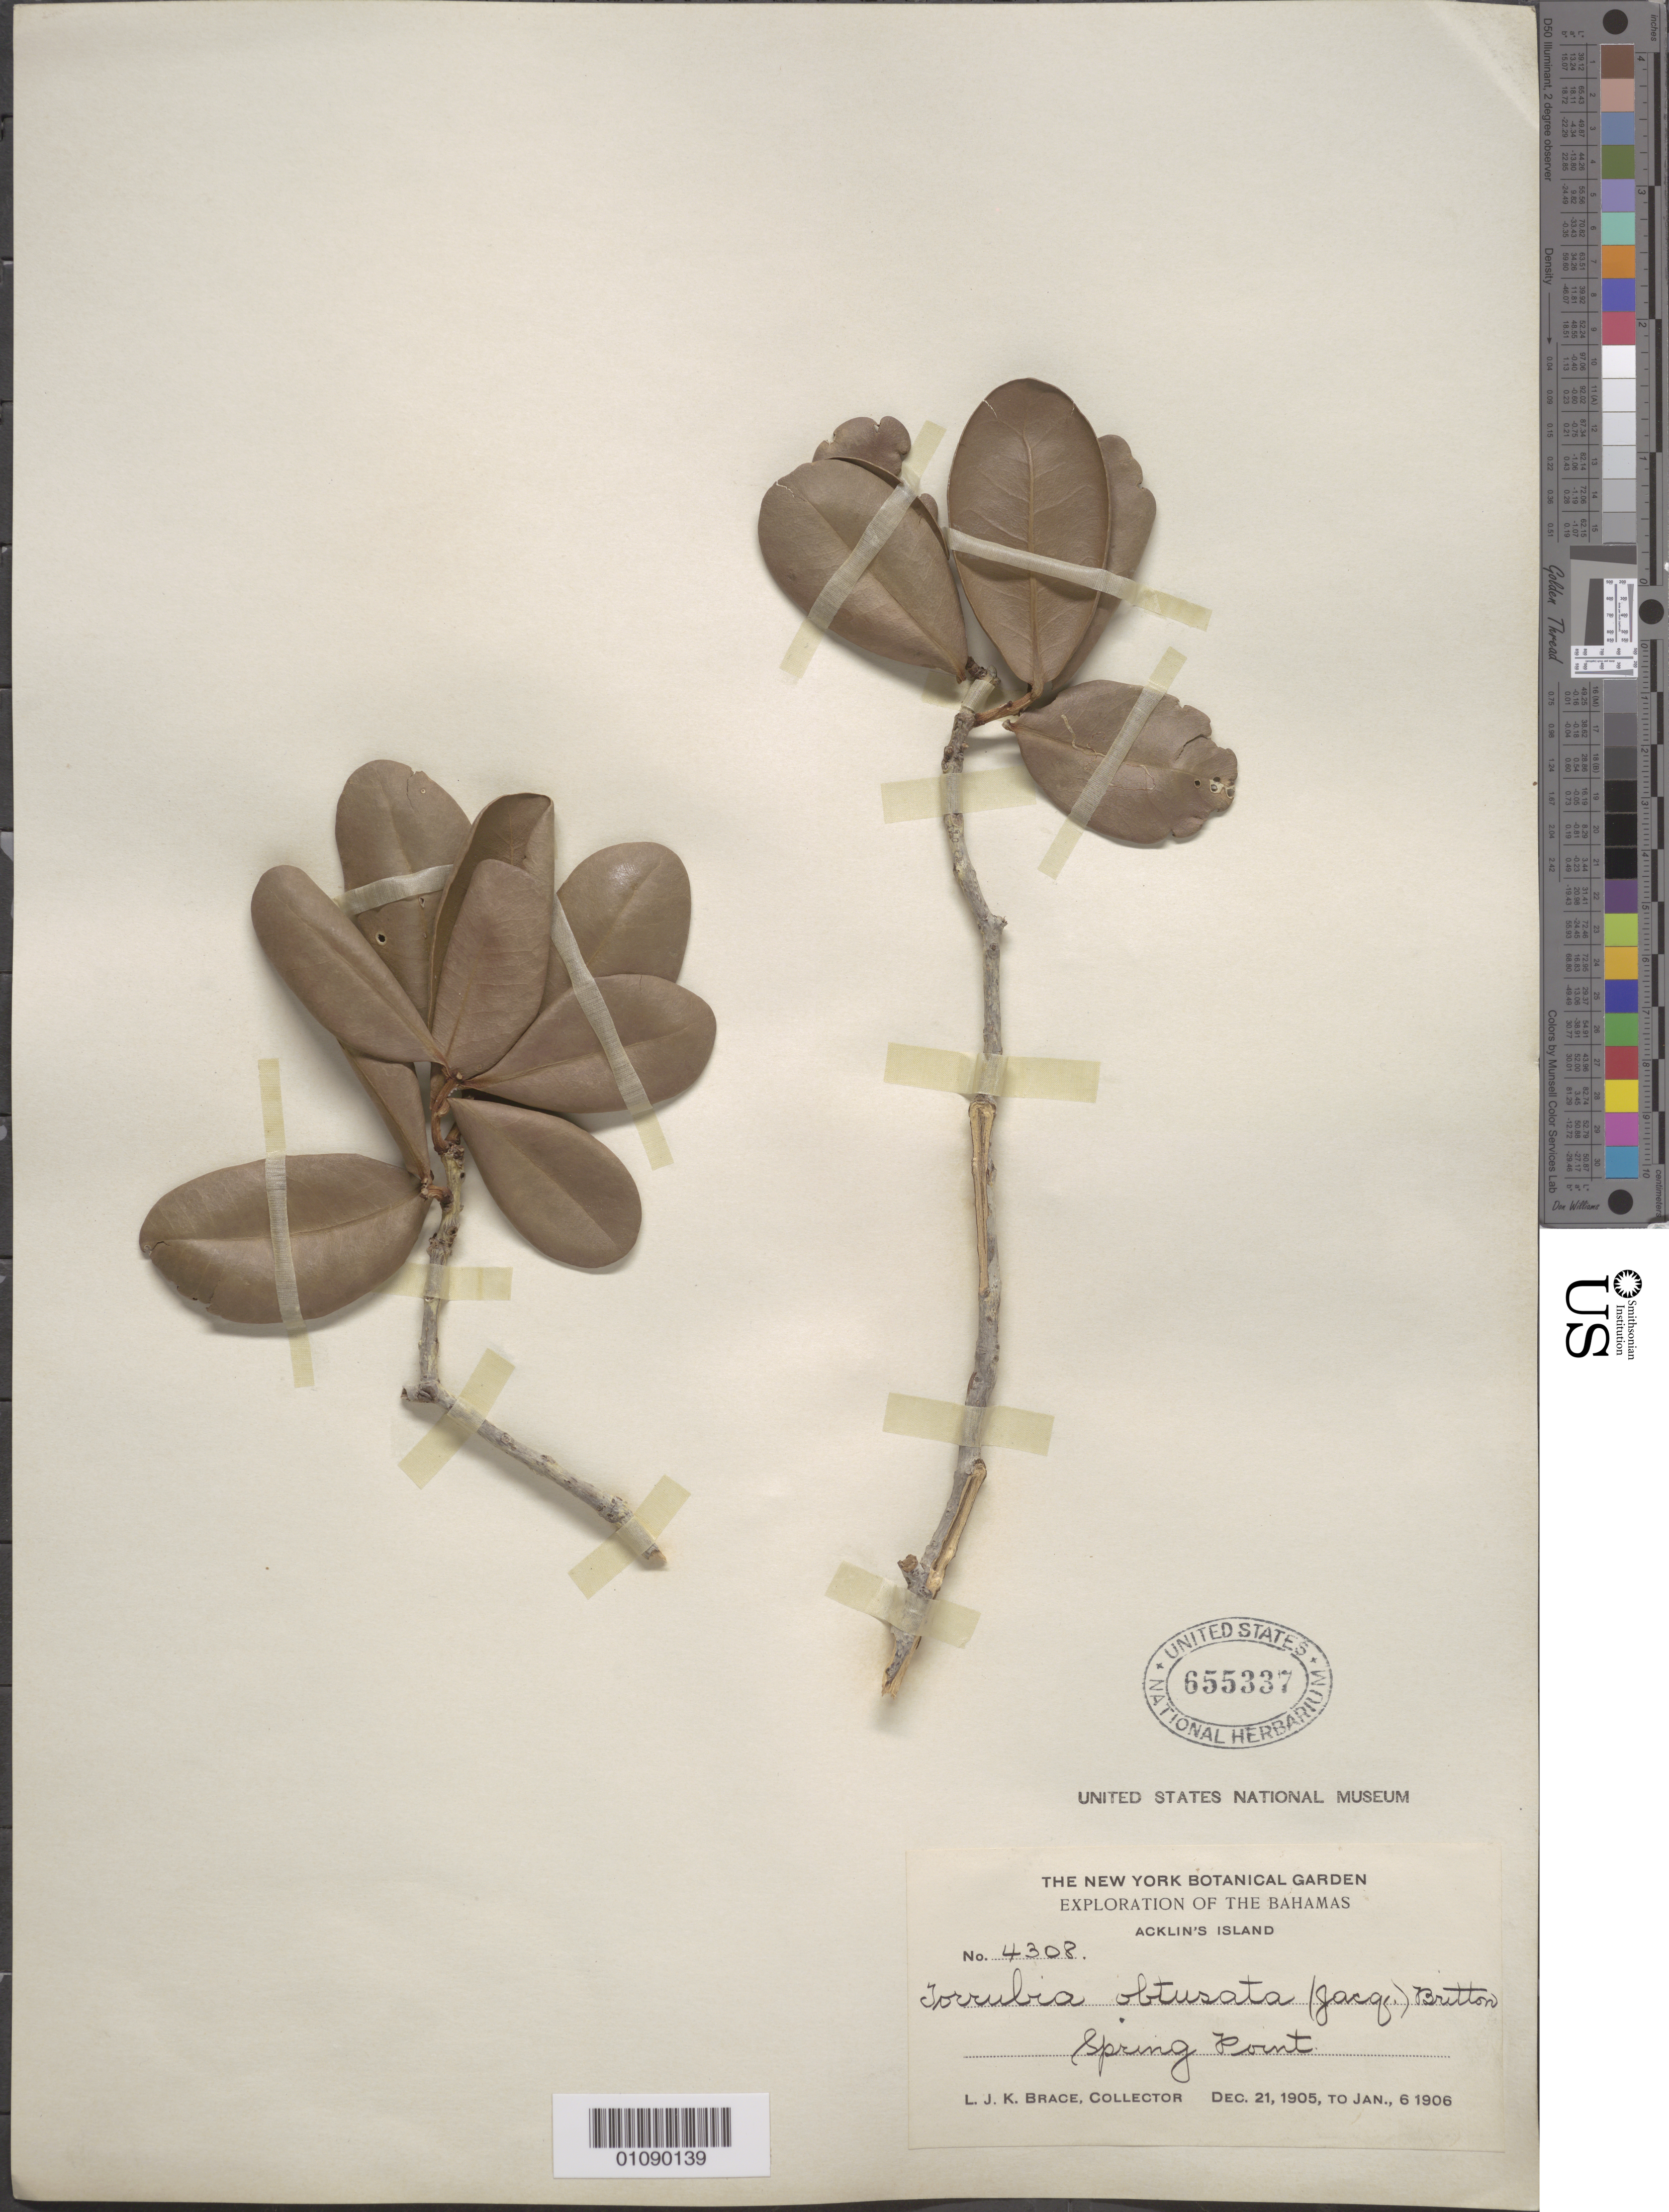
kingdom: Plantae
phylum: Tracheophyta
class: Magnoliopsida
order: Caryophyllales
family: Nyctaginaceae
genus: Guapira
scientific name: Guapira obtusata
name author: (Jacq.) Little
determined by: Strong, Mark T., (BOT), Smithsonian Institution - National Museum of Natural History (UNITED STATES)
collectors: L. J. K. Brace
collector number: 4308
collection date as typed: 21 Dec 1905 to 06 Jan 1906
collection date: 1905-12-21/1906-01-06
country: Bahamas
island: Acklin's I.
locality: Spring Point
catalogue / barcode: US 655337